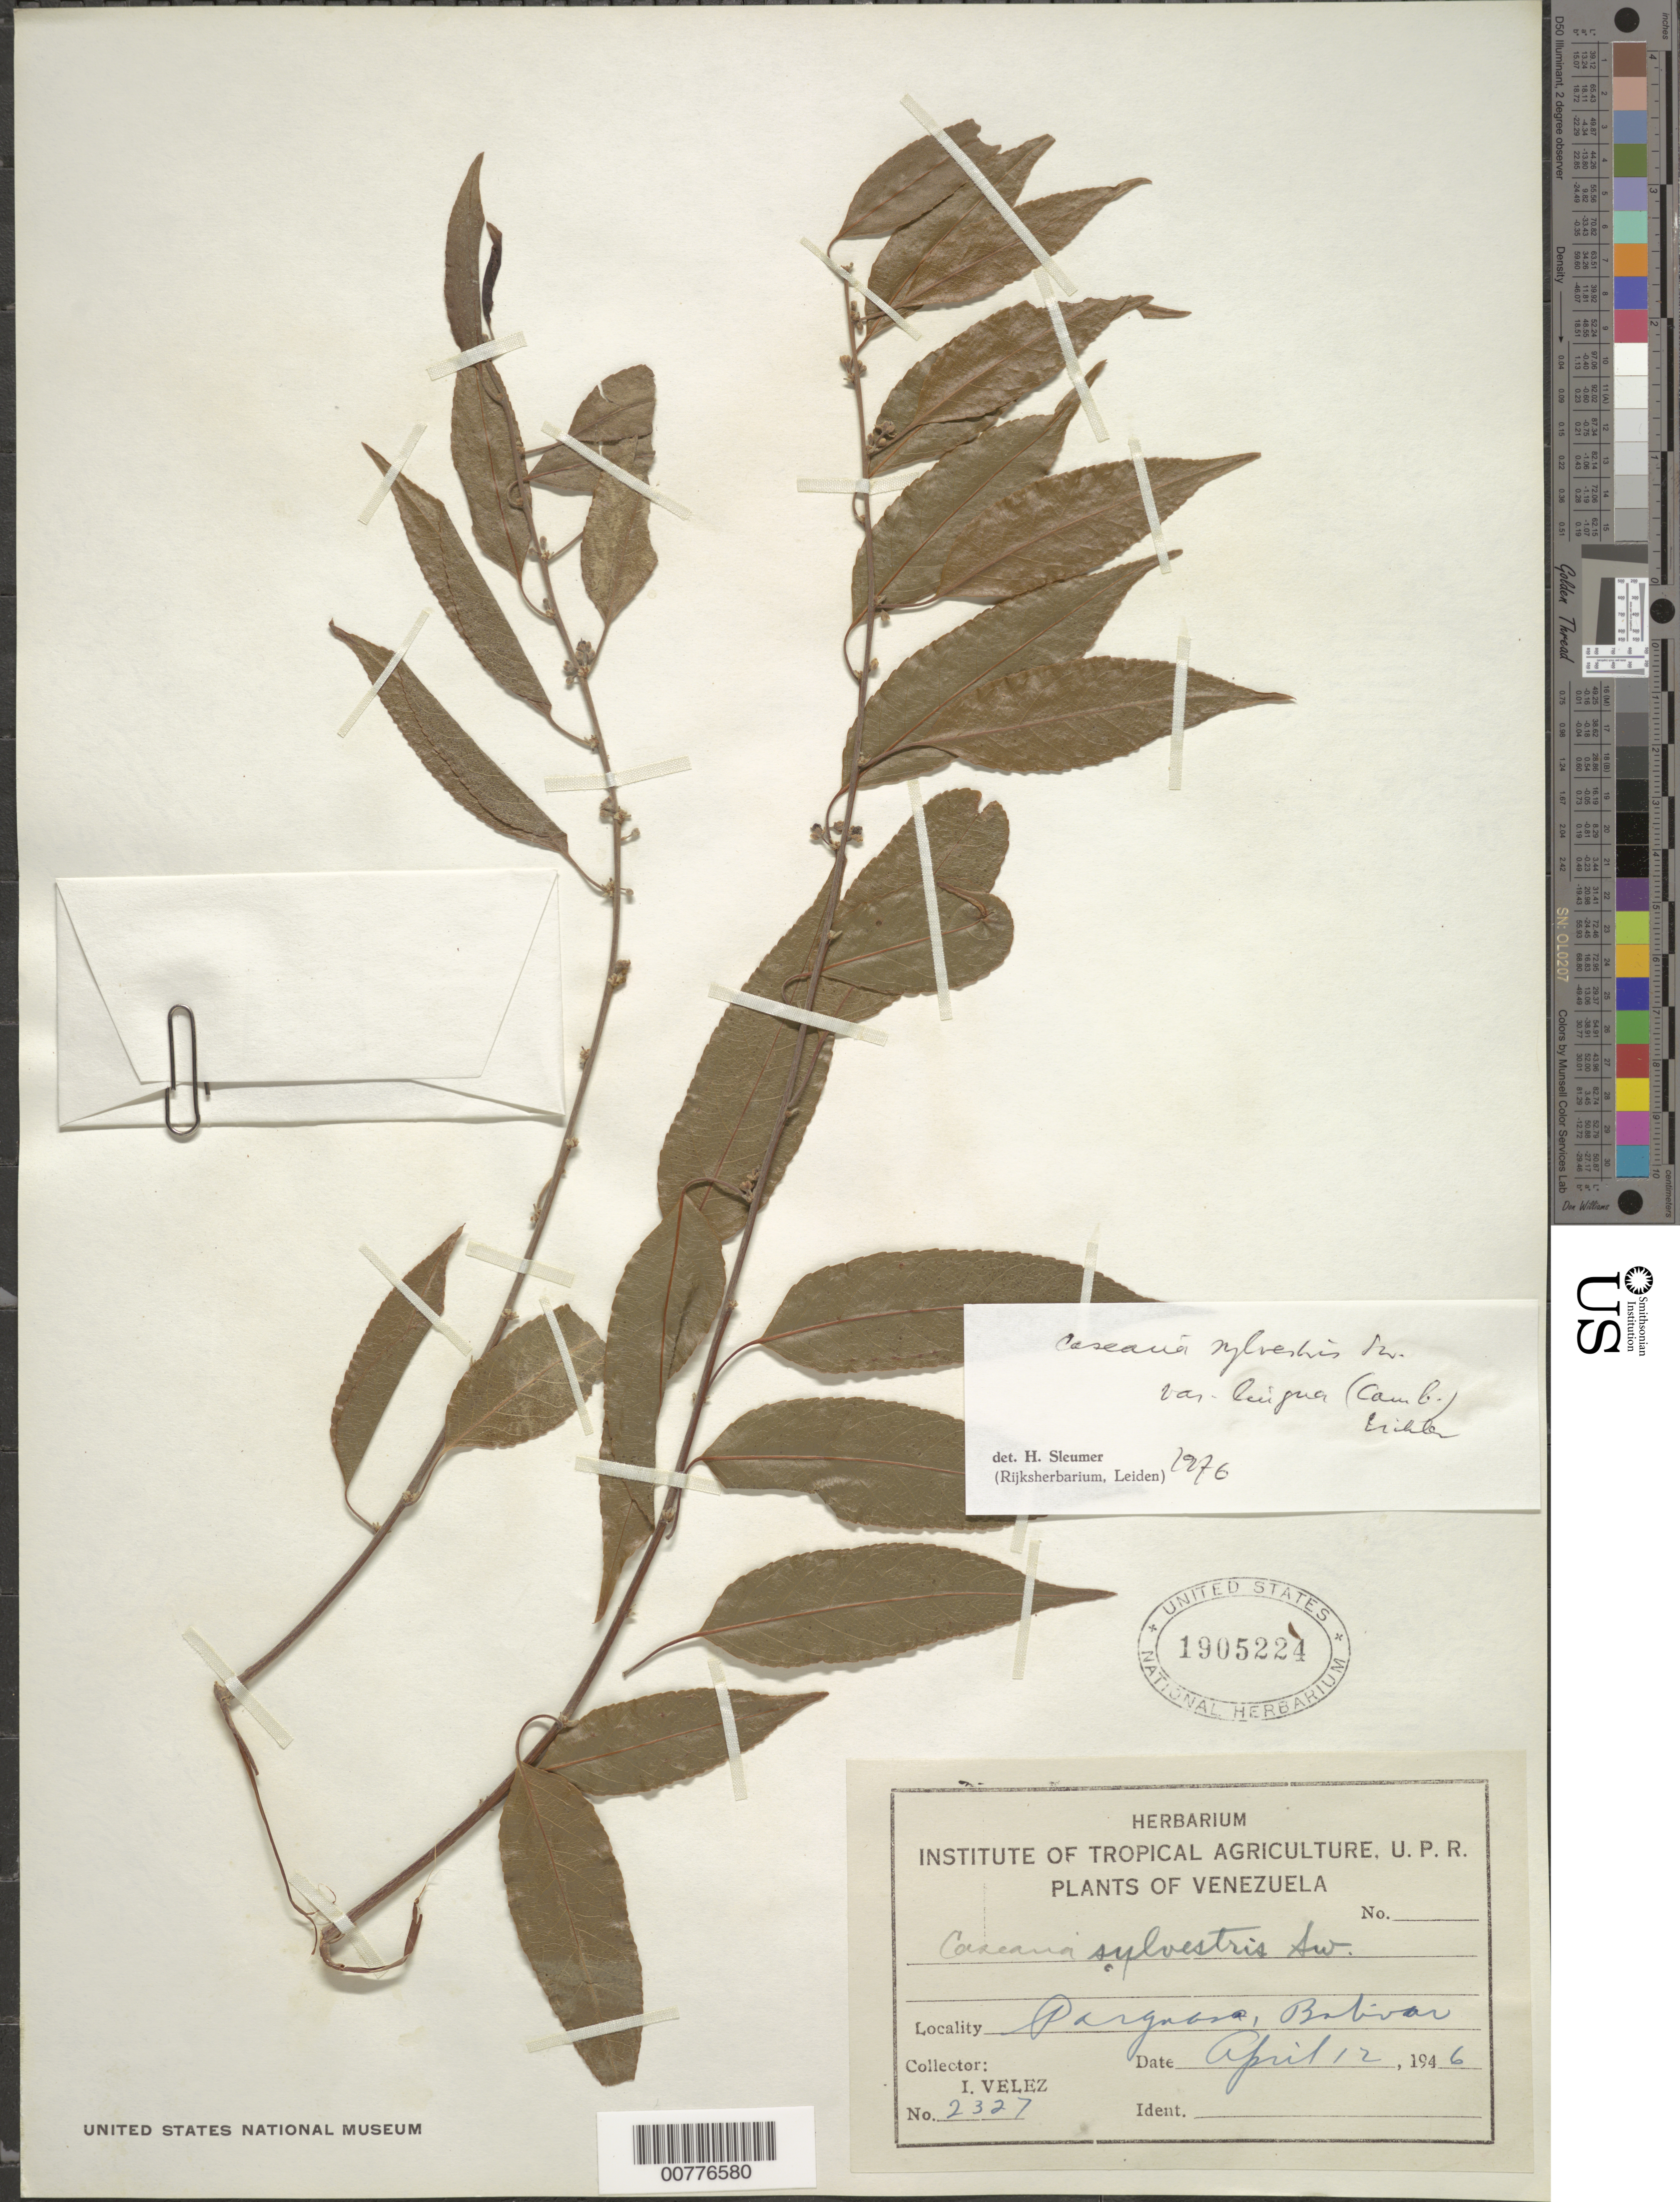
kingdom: Plantae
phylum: Tracheophyta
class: Magnoliopsida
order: Malpighiales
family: Salicaceae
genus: Casearia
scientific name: Casearia sylvestris var. lingua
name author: (Cambess.) Eichler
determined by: Sleumer, H. O.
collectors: I. Velez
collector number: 2327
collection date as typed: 12-Apr-46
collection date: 1946-04-12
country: Venezuela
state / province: Bolívar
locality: Parguasa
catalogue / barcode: US 1905224